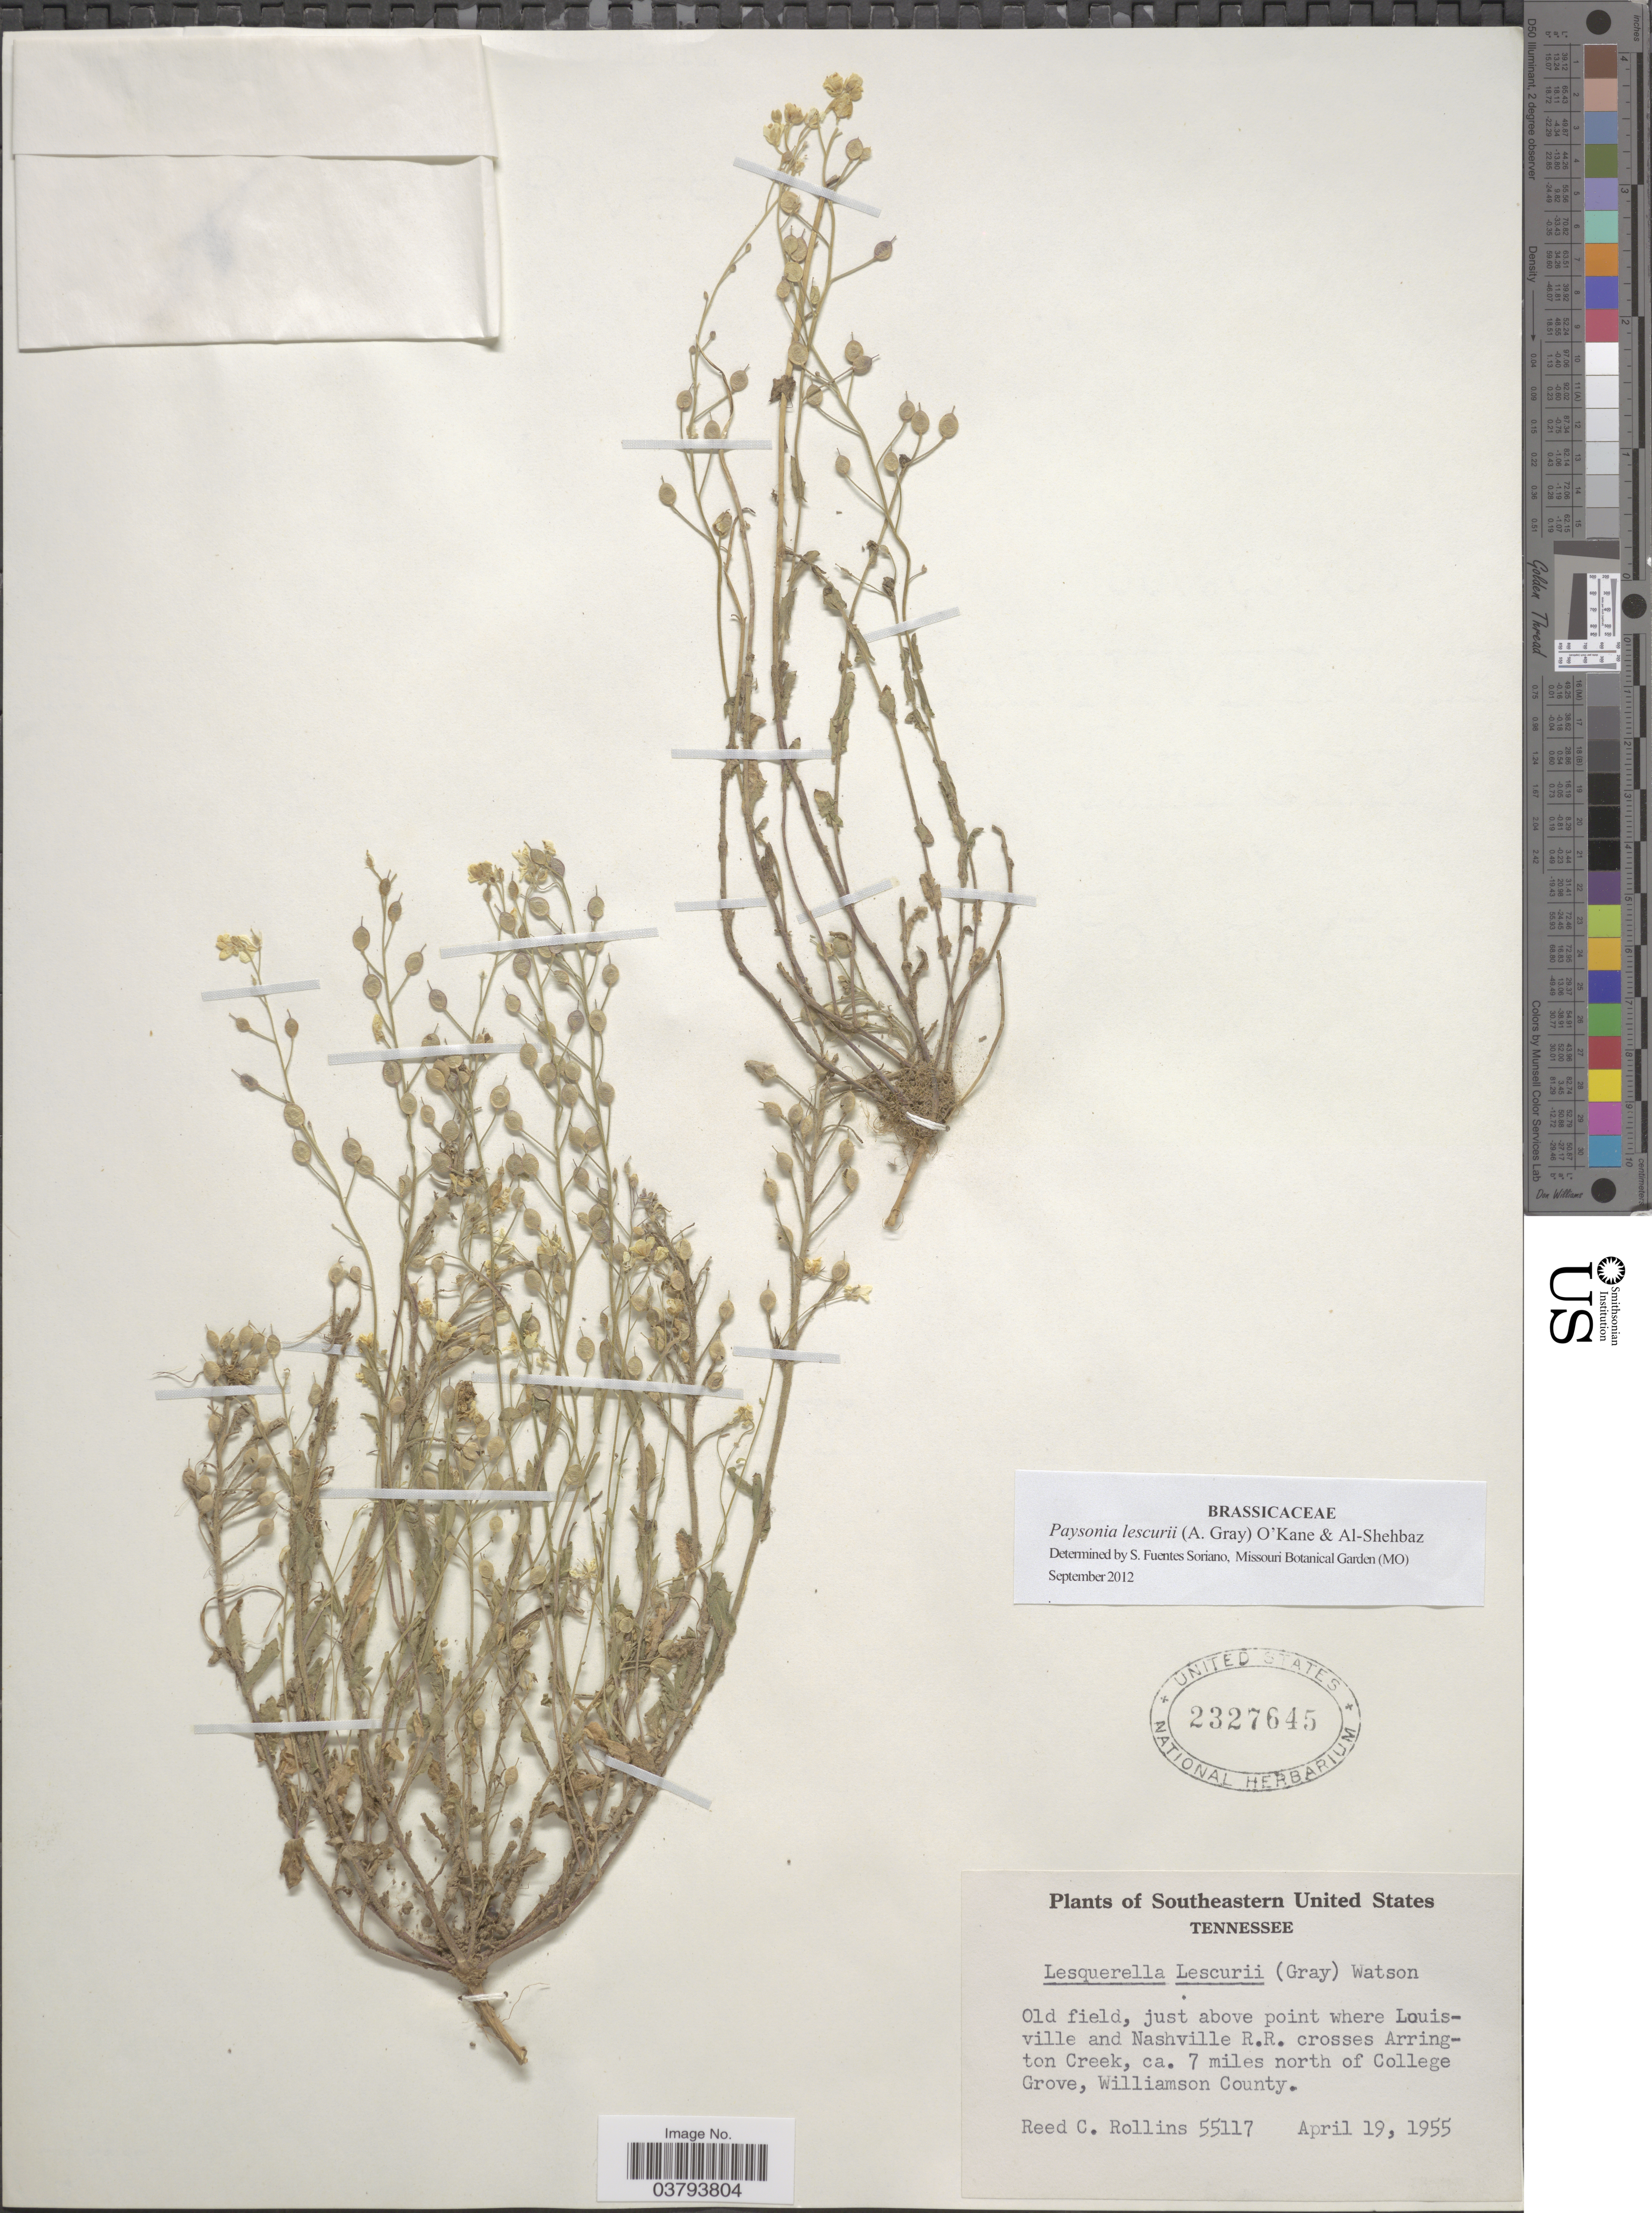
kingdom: Plantae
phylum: Tracheophyta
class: Magnoliopsida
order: Brassicales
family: Brassicaceae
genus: Lesquerella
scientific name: Lesquerella lescurii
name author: (A. Gray) S. Watson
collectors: R. C. Rollins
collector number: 55117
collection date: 1955-04-19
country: United States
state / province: Tennessee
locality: Southeastern United States. Old field, just above point where Louisville and Nashville R.R. crosses Arrington Creek, ca. 7 miles north of College Grove, Williamson County.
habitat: old field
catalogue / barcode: US 2327645